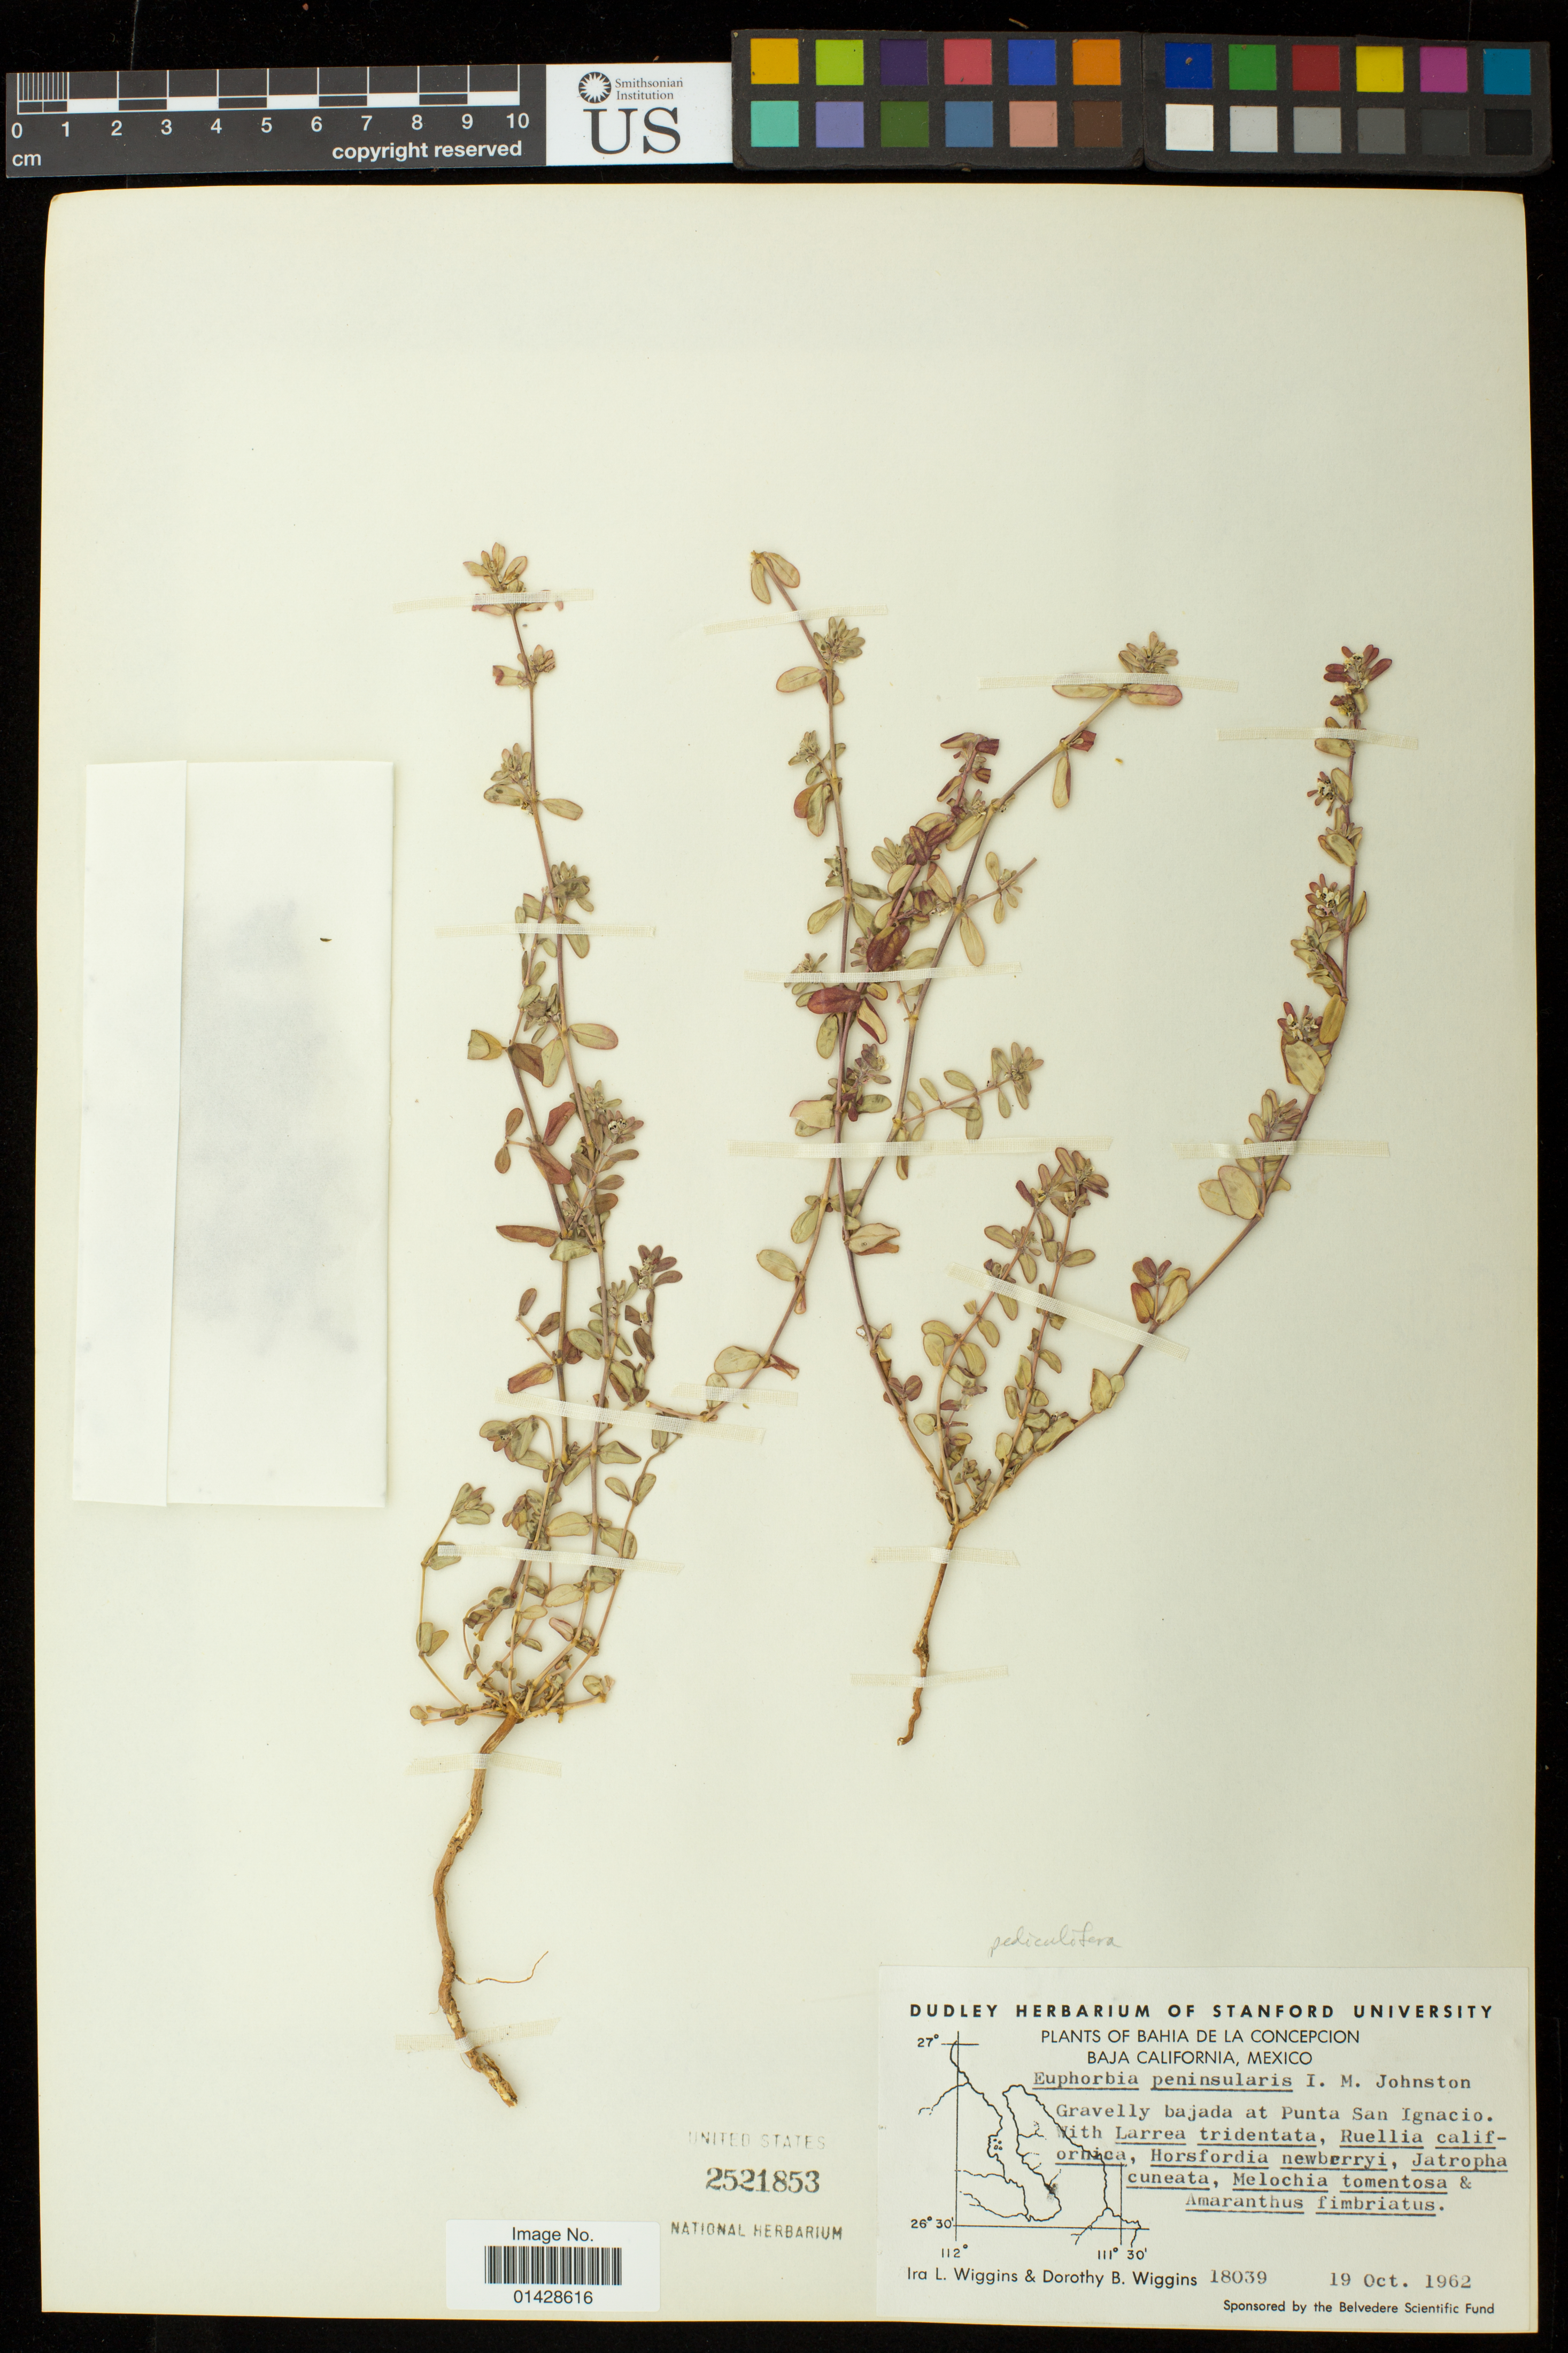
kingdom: Plantae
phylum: Tracheophyta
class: Magnoliopsida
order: Malpighiales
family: Euphorbiaceae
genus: Euphorbia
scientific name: Euphorbia pediculifera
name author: Engelm.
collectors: I. L. Wiggins & D. B. Wiggins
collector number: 18039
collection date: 1962-10-19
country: Mexico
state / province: Baja California Sur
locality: Bahia de La Concepcion, Punta San Ignacio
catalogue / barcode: US 2521853